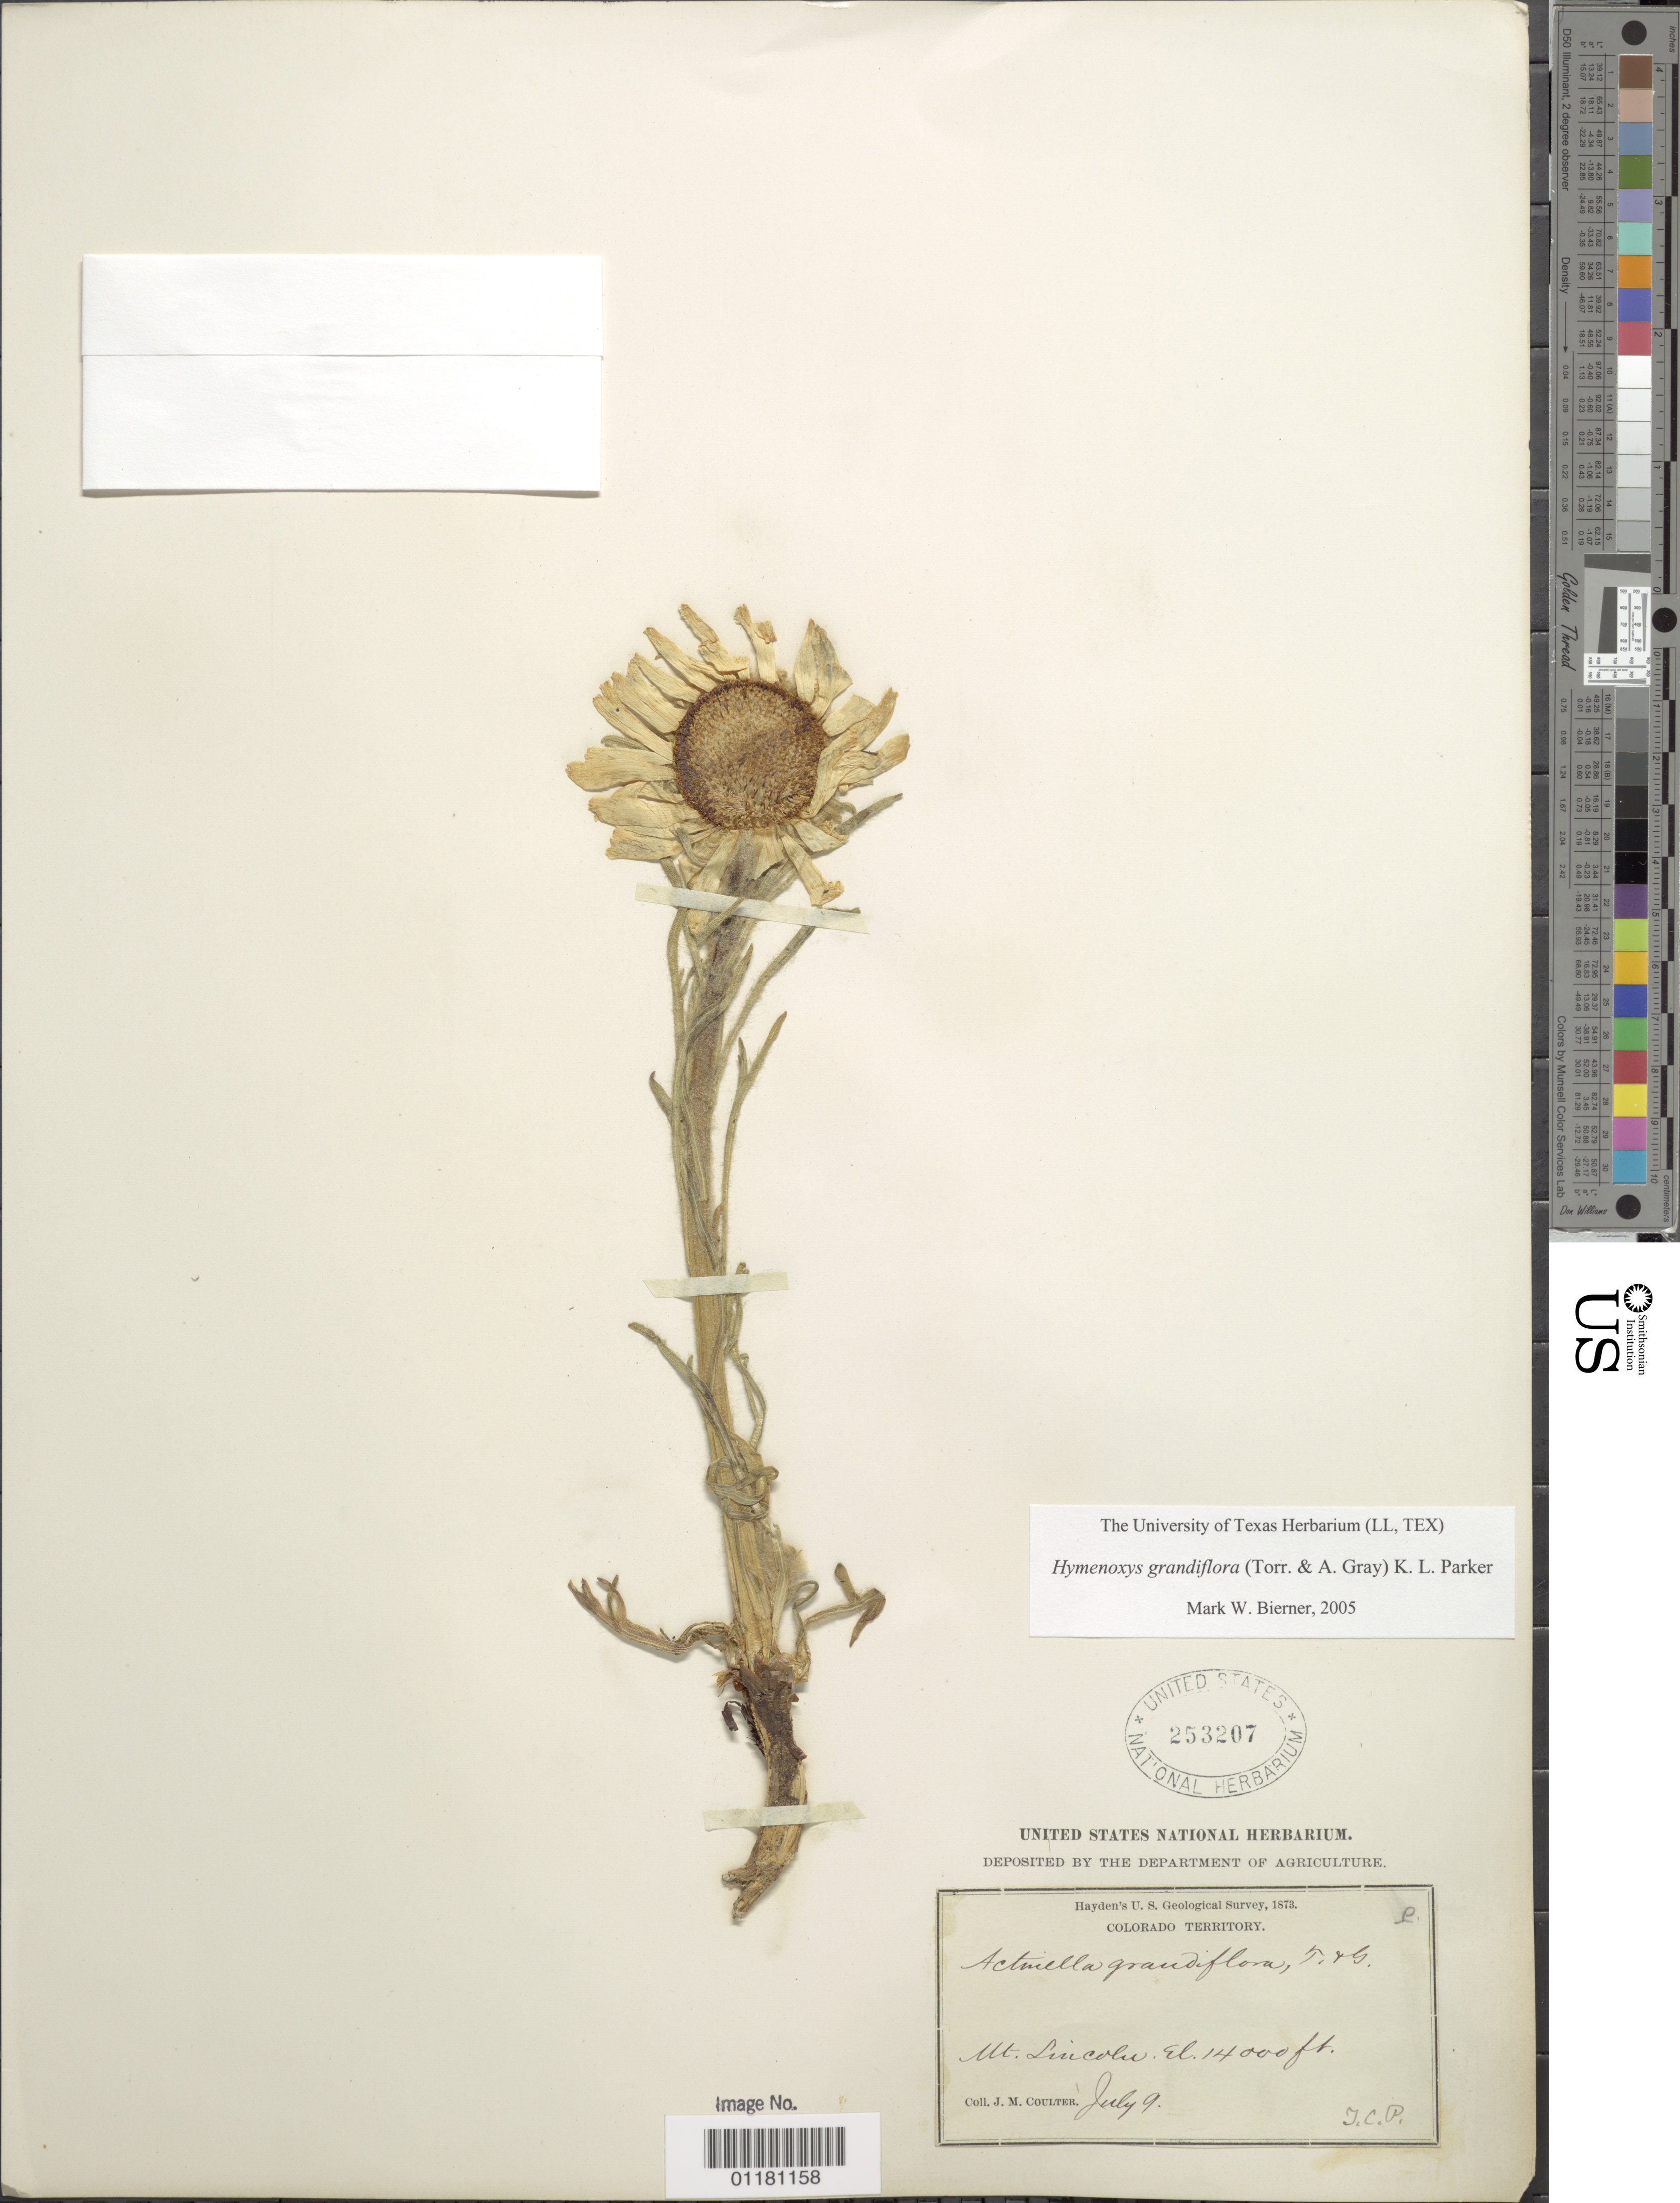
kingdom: Plantae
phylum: Tracheophyta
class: Magnoliopsida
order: Asterales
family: Asteraceae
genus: Actinea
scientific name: Actinea grandiflora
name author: (Torr. & A. Gray) Kuntze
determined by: Bierner, M. W.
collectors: J. M. Coulter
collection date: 1873-07-09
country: United States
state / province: Colorado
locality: Mt. Lincoln.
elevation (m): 4267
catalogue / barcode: US 253207